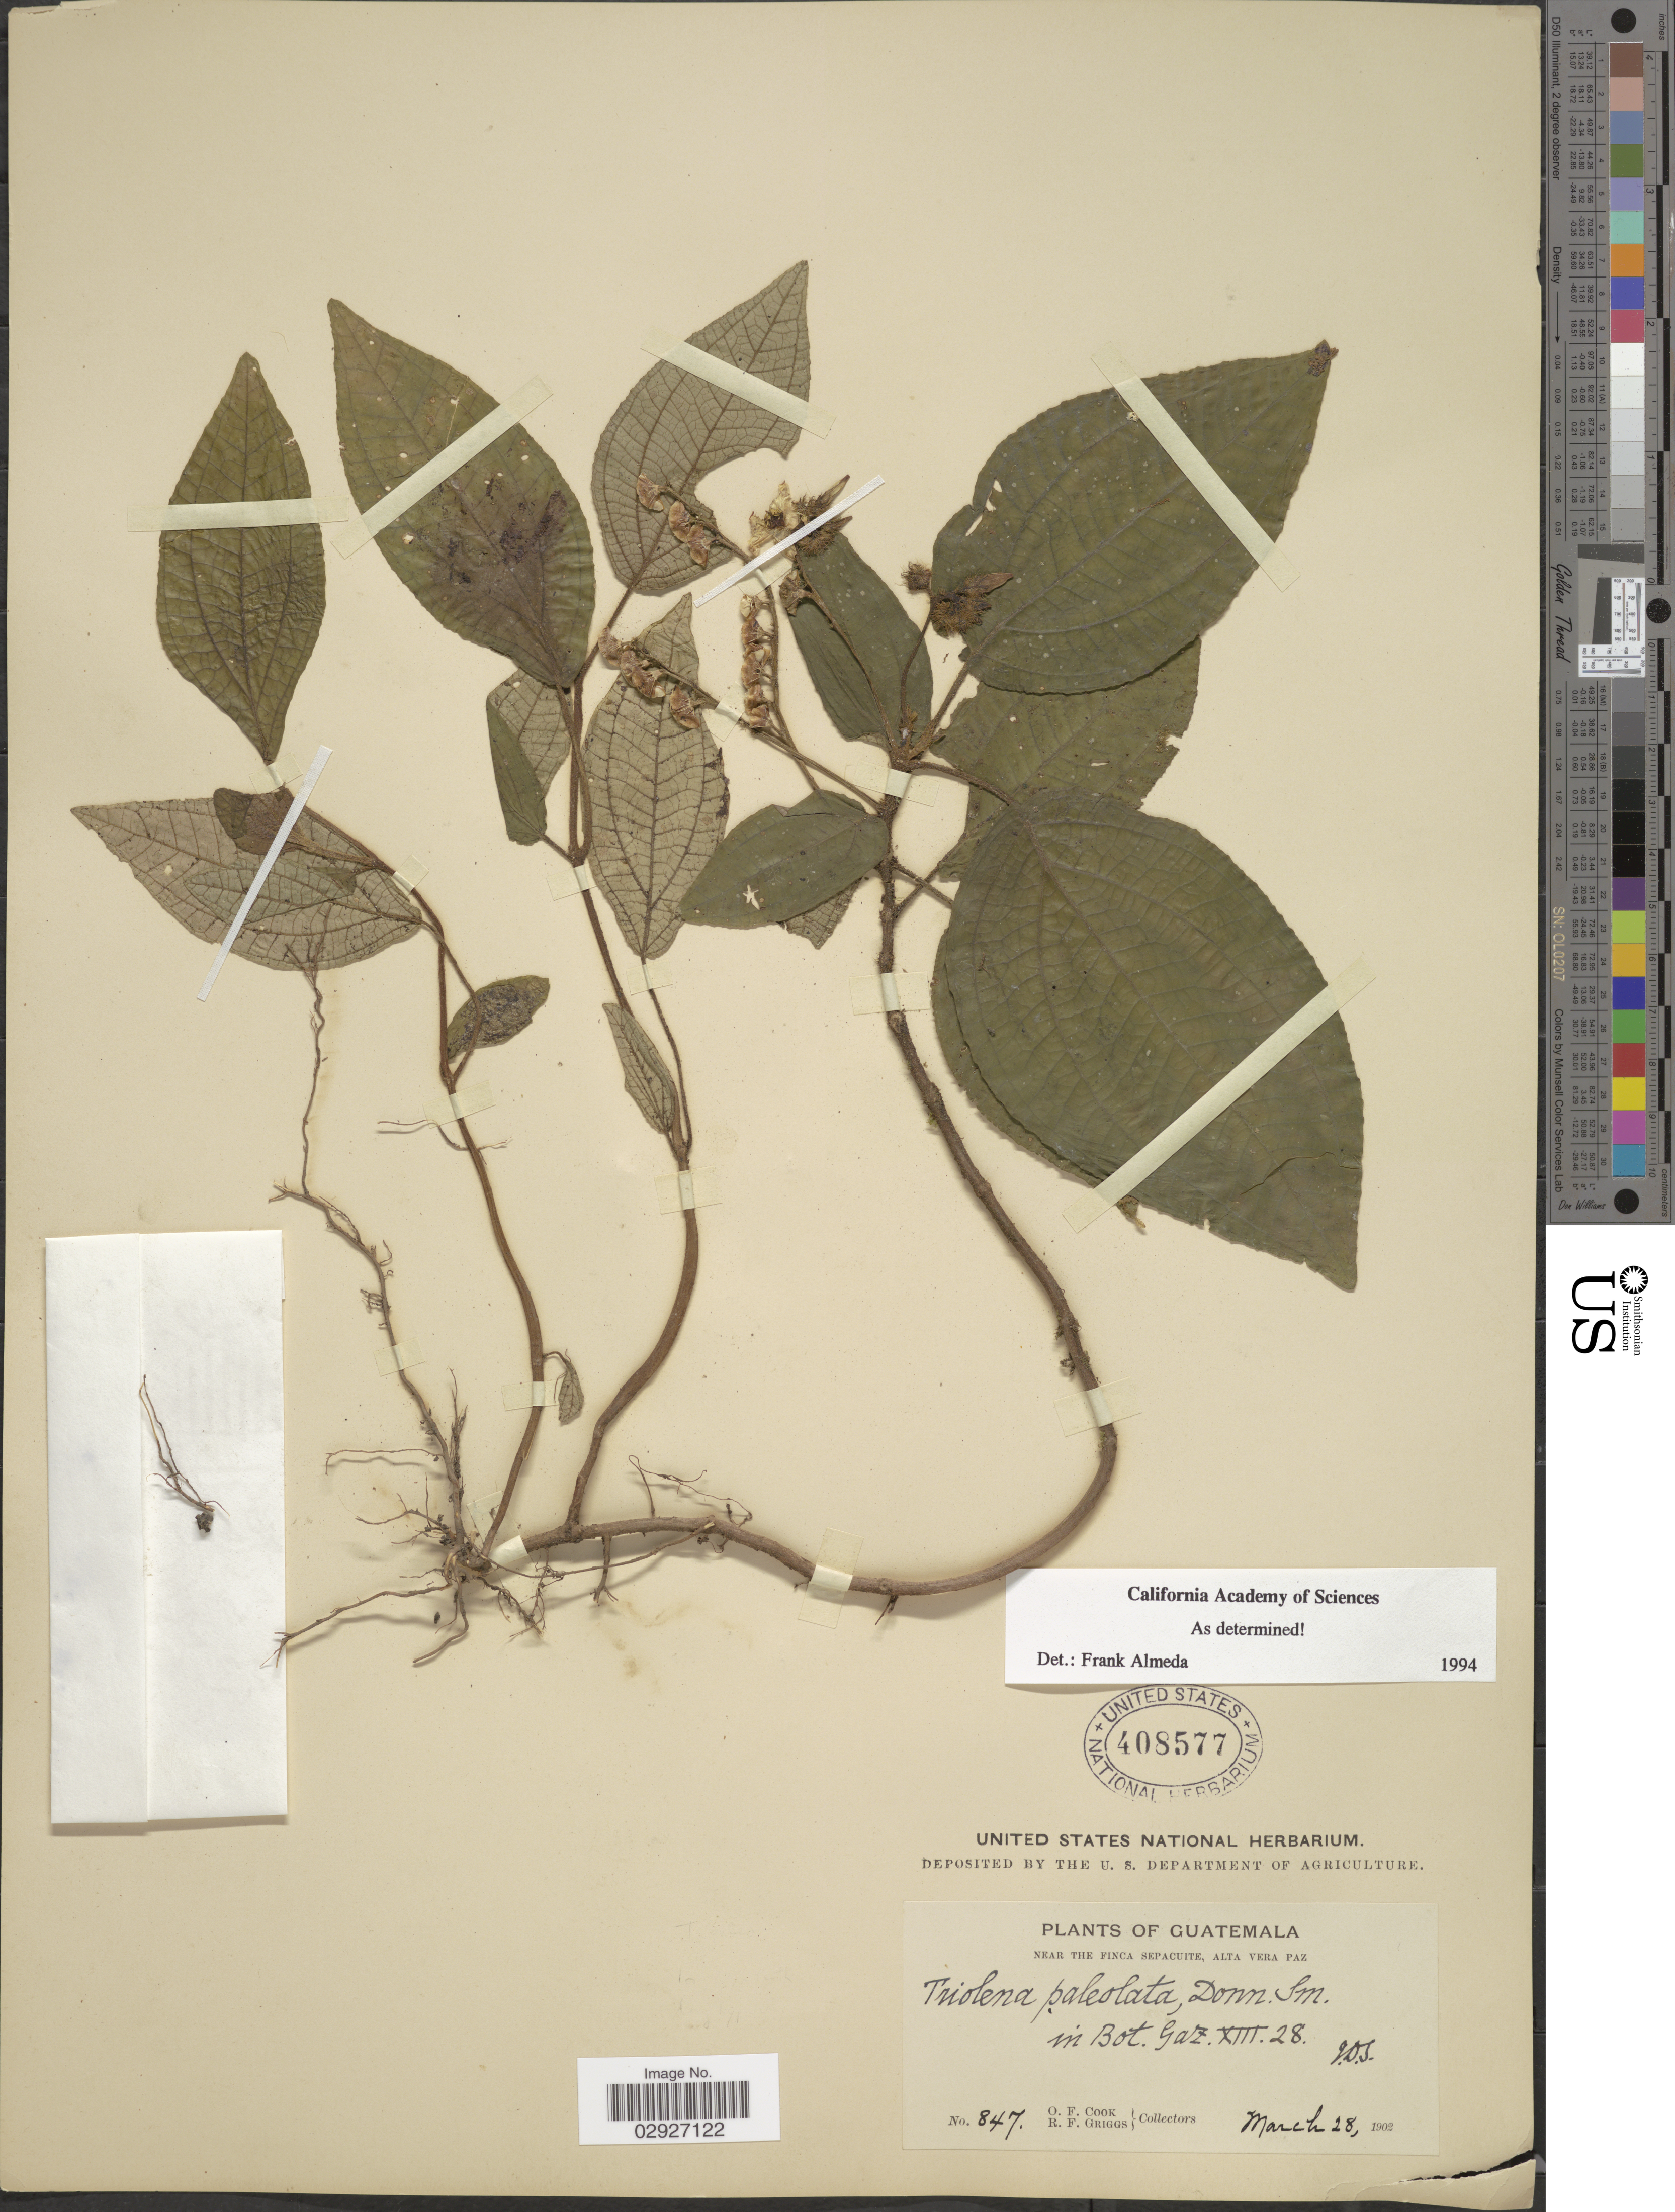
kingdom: Plantae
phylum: Tracheophyta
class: Magnoliopsida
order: Myrtales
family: Melastomataceae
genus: Triolena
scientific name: Triolena paleolata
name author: Donn. Sm.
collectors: O. F. Cook & R. F. Griggs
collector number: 847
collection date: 1902-03-28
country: Guatemala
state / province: Alta Verapaz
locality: Near the Finca Sepacuite.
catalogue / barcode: US 408577